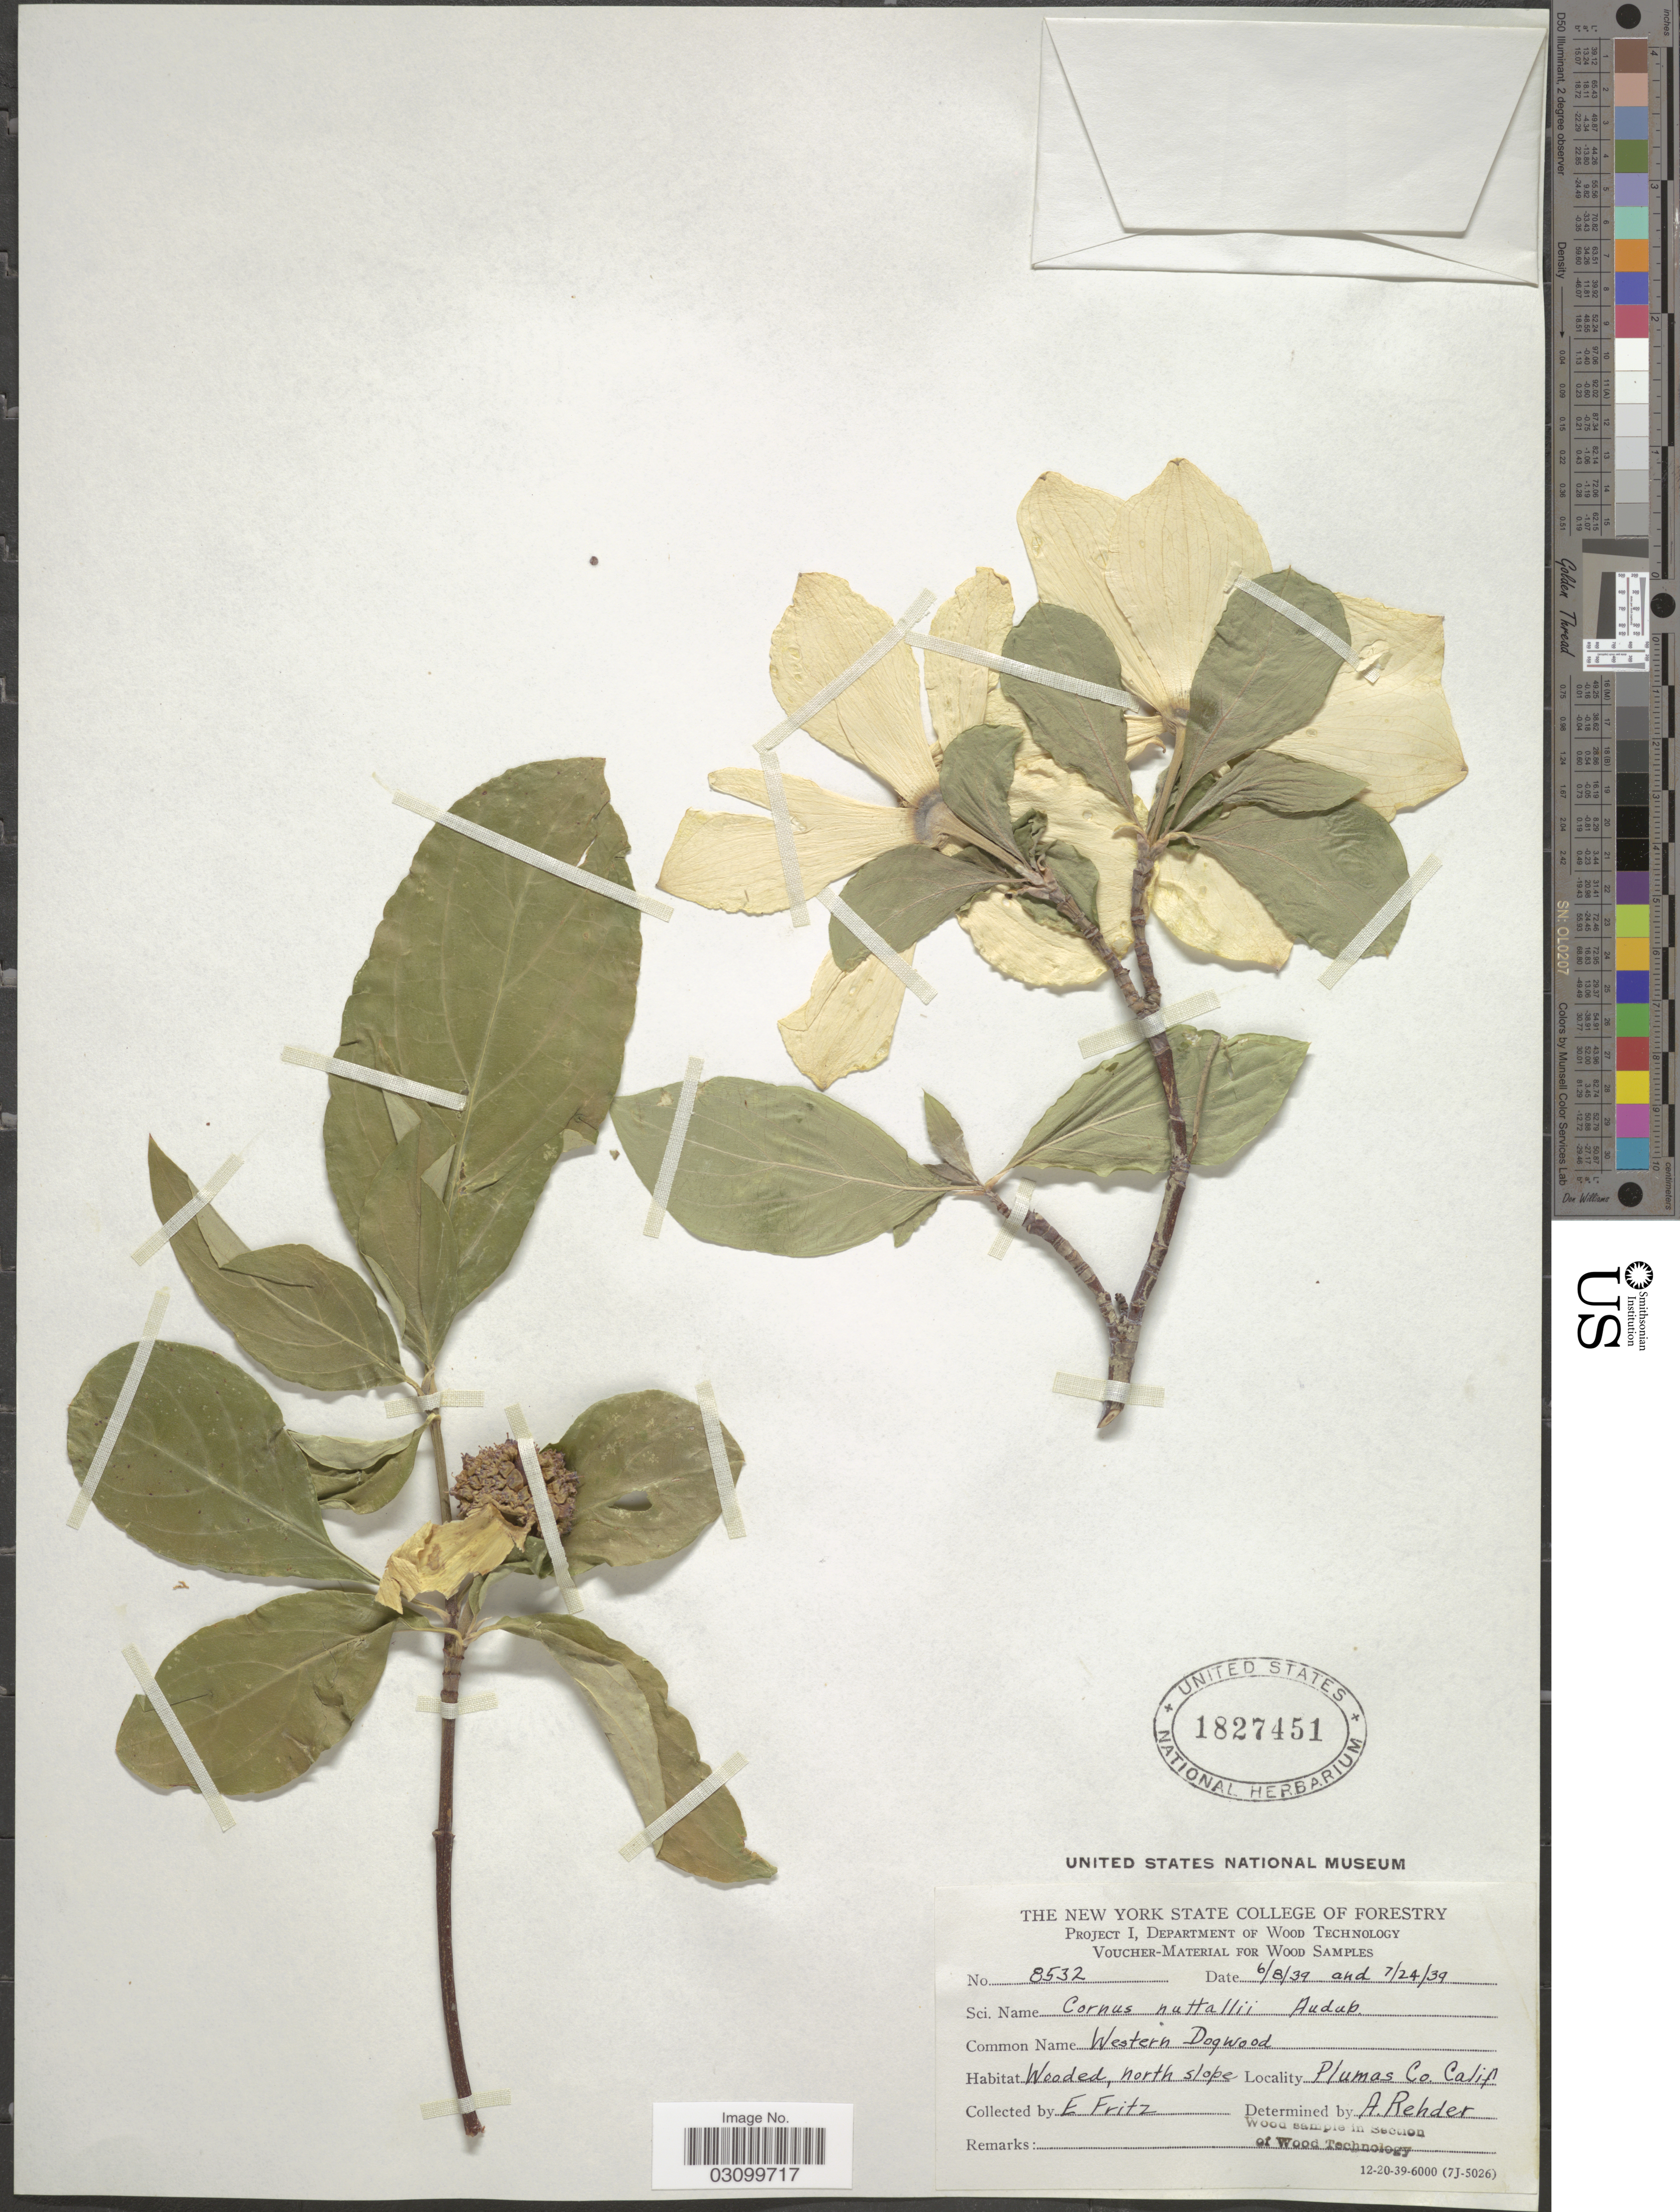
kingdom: Plantae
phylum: Tracheophyta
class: Magnoliopsida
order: Cornales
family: Cornaceae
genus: Cornus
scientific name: Cornus nuttallii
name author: Audubon ex Torr. & A. Gray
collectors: E. Fritz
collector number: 8532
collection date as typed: Transcribed d/m/y: 8/6/39 to 24/7/39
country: United States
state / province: California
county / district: Plumas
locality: Plumas Co.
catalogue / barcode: US 1827451